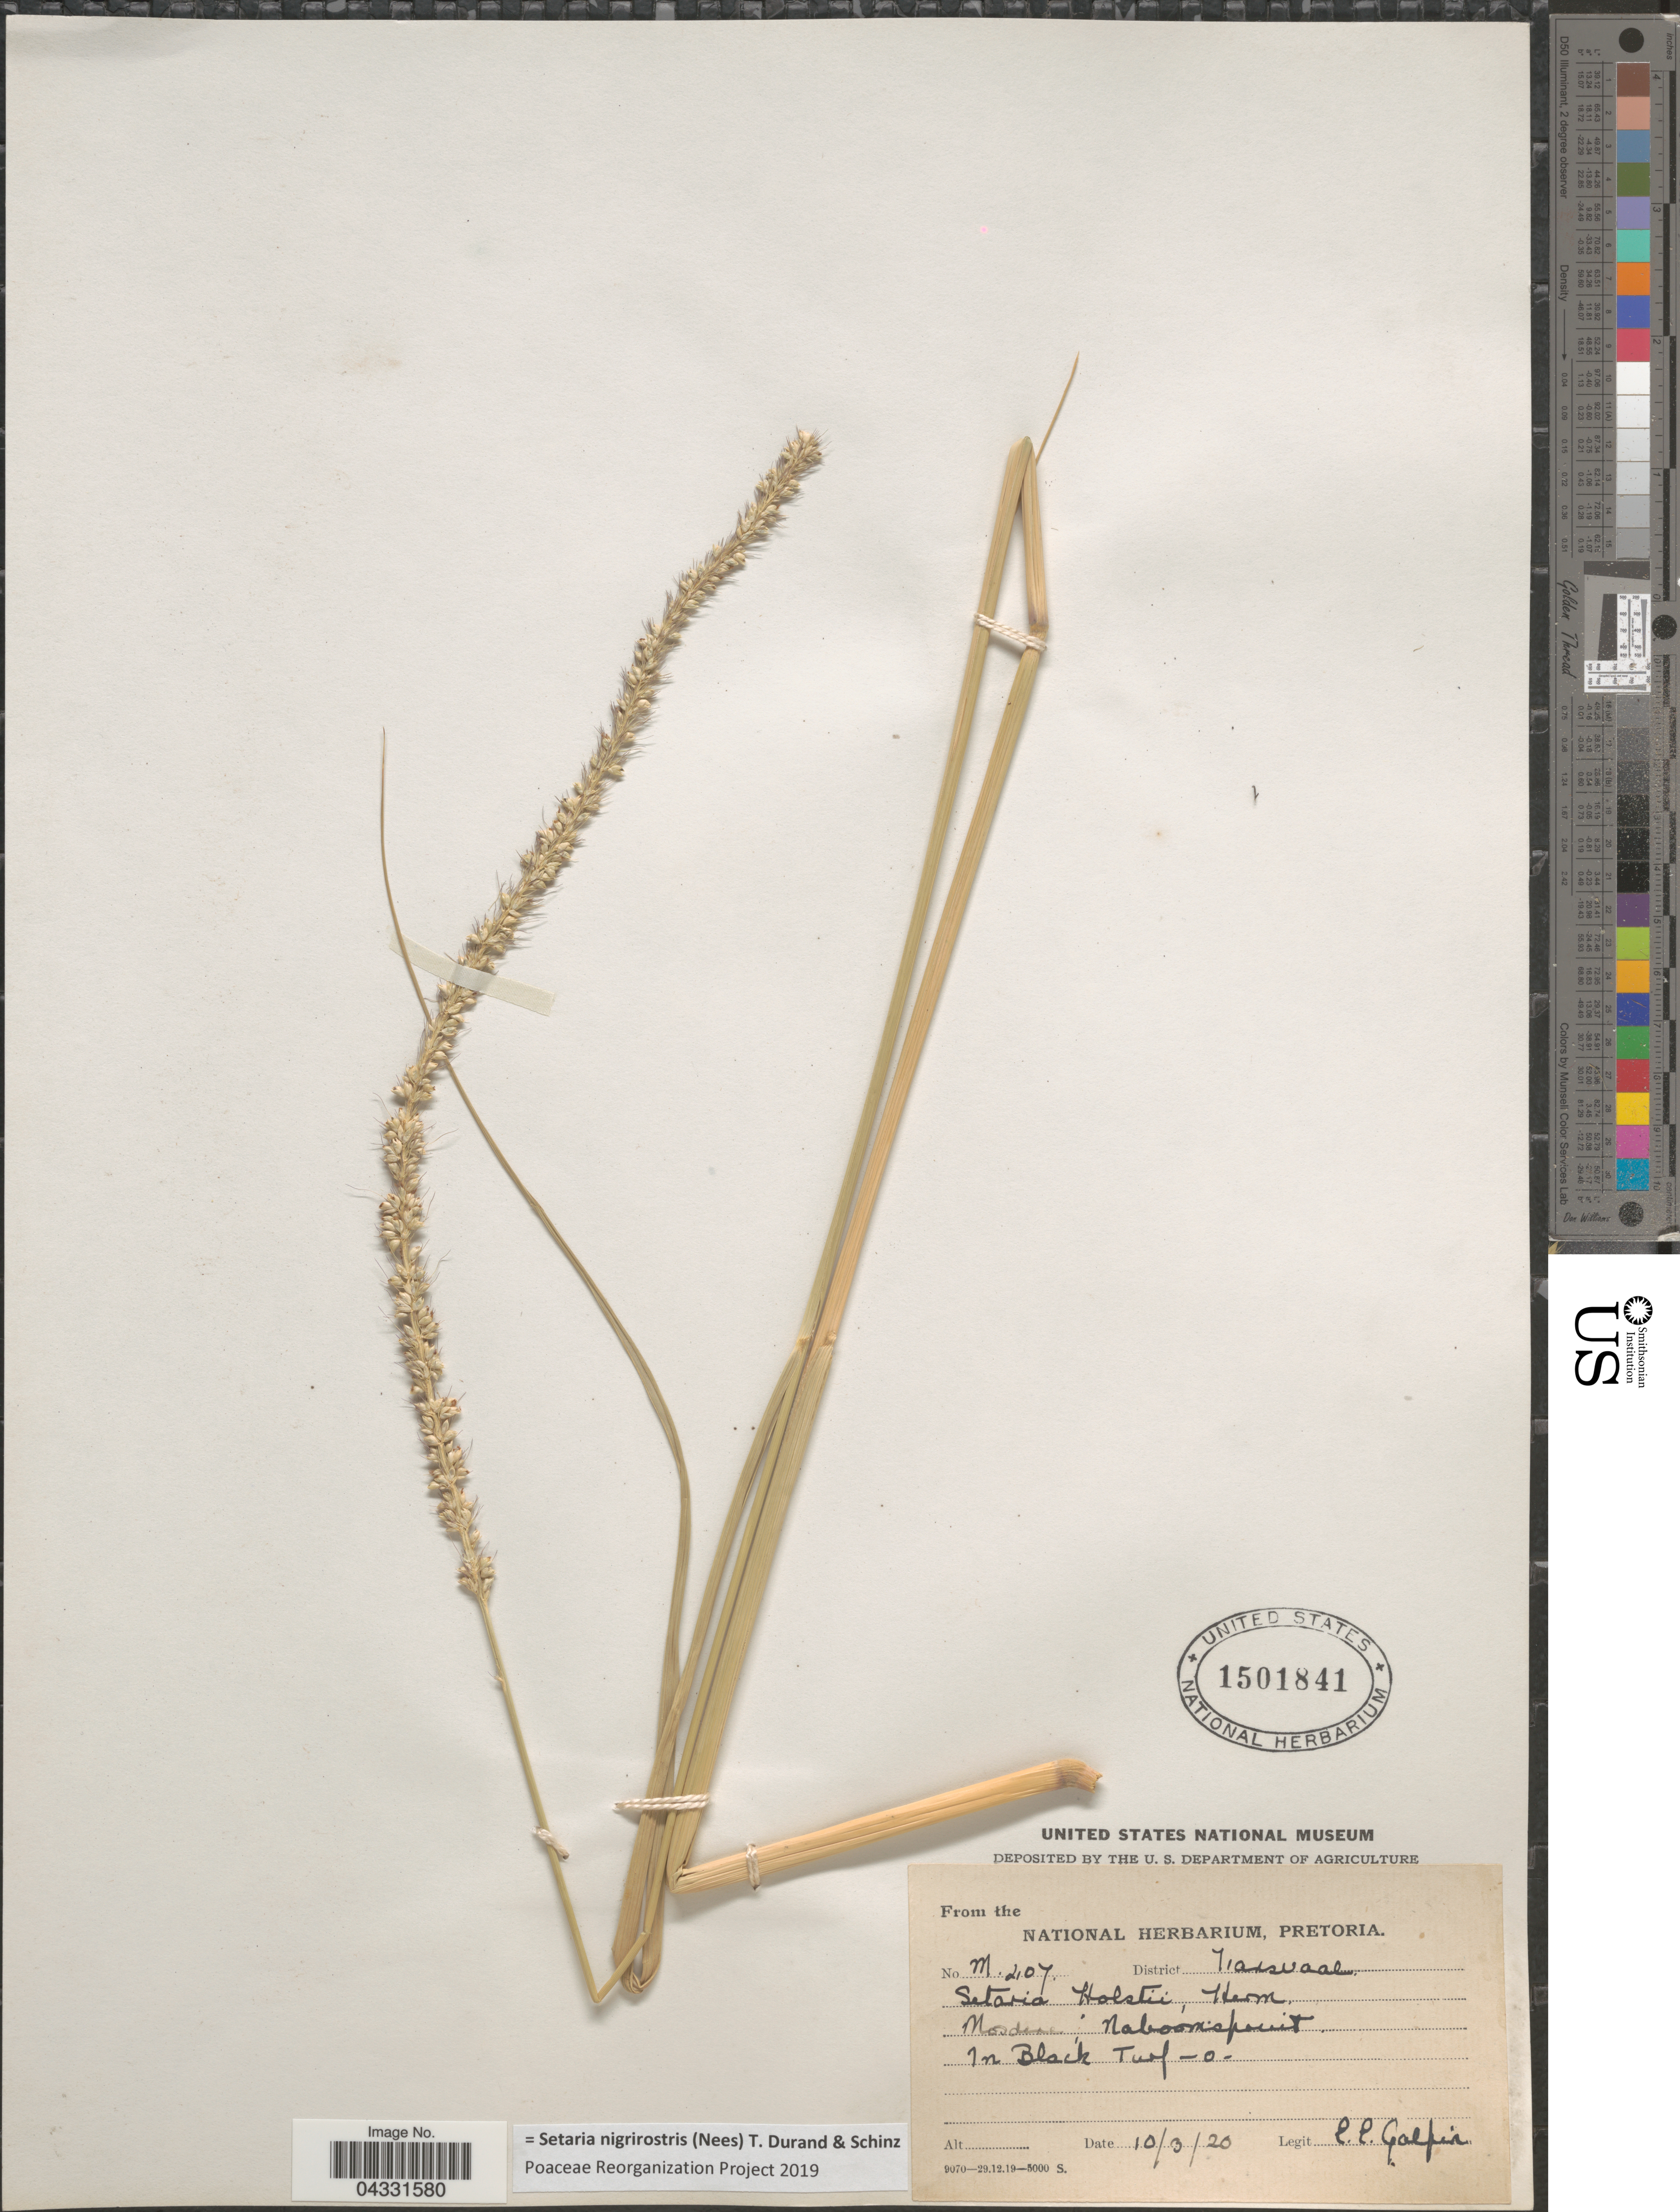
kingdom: Plantae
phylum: Tracheophyta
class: Liliopsida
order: Poales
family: Poaceae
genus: Setaria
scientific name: Setaria nigrirostris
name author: (Nees) Durand & Schinz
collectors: E. Galpin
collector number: M.2,07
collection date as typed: Transcribed d/m/y: 10/3/20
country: South Africa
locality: District Transvaal. Mosdene, Naboomspoint.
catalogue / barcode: US 1501841